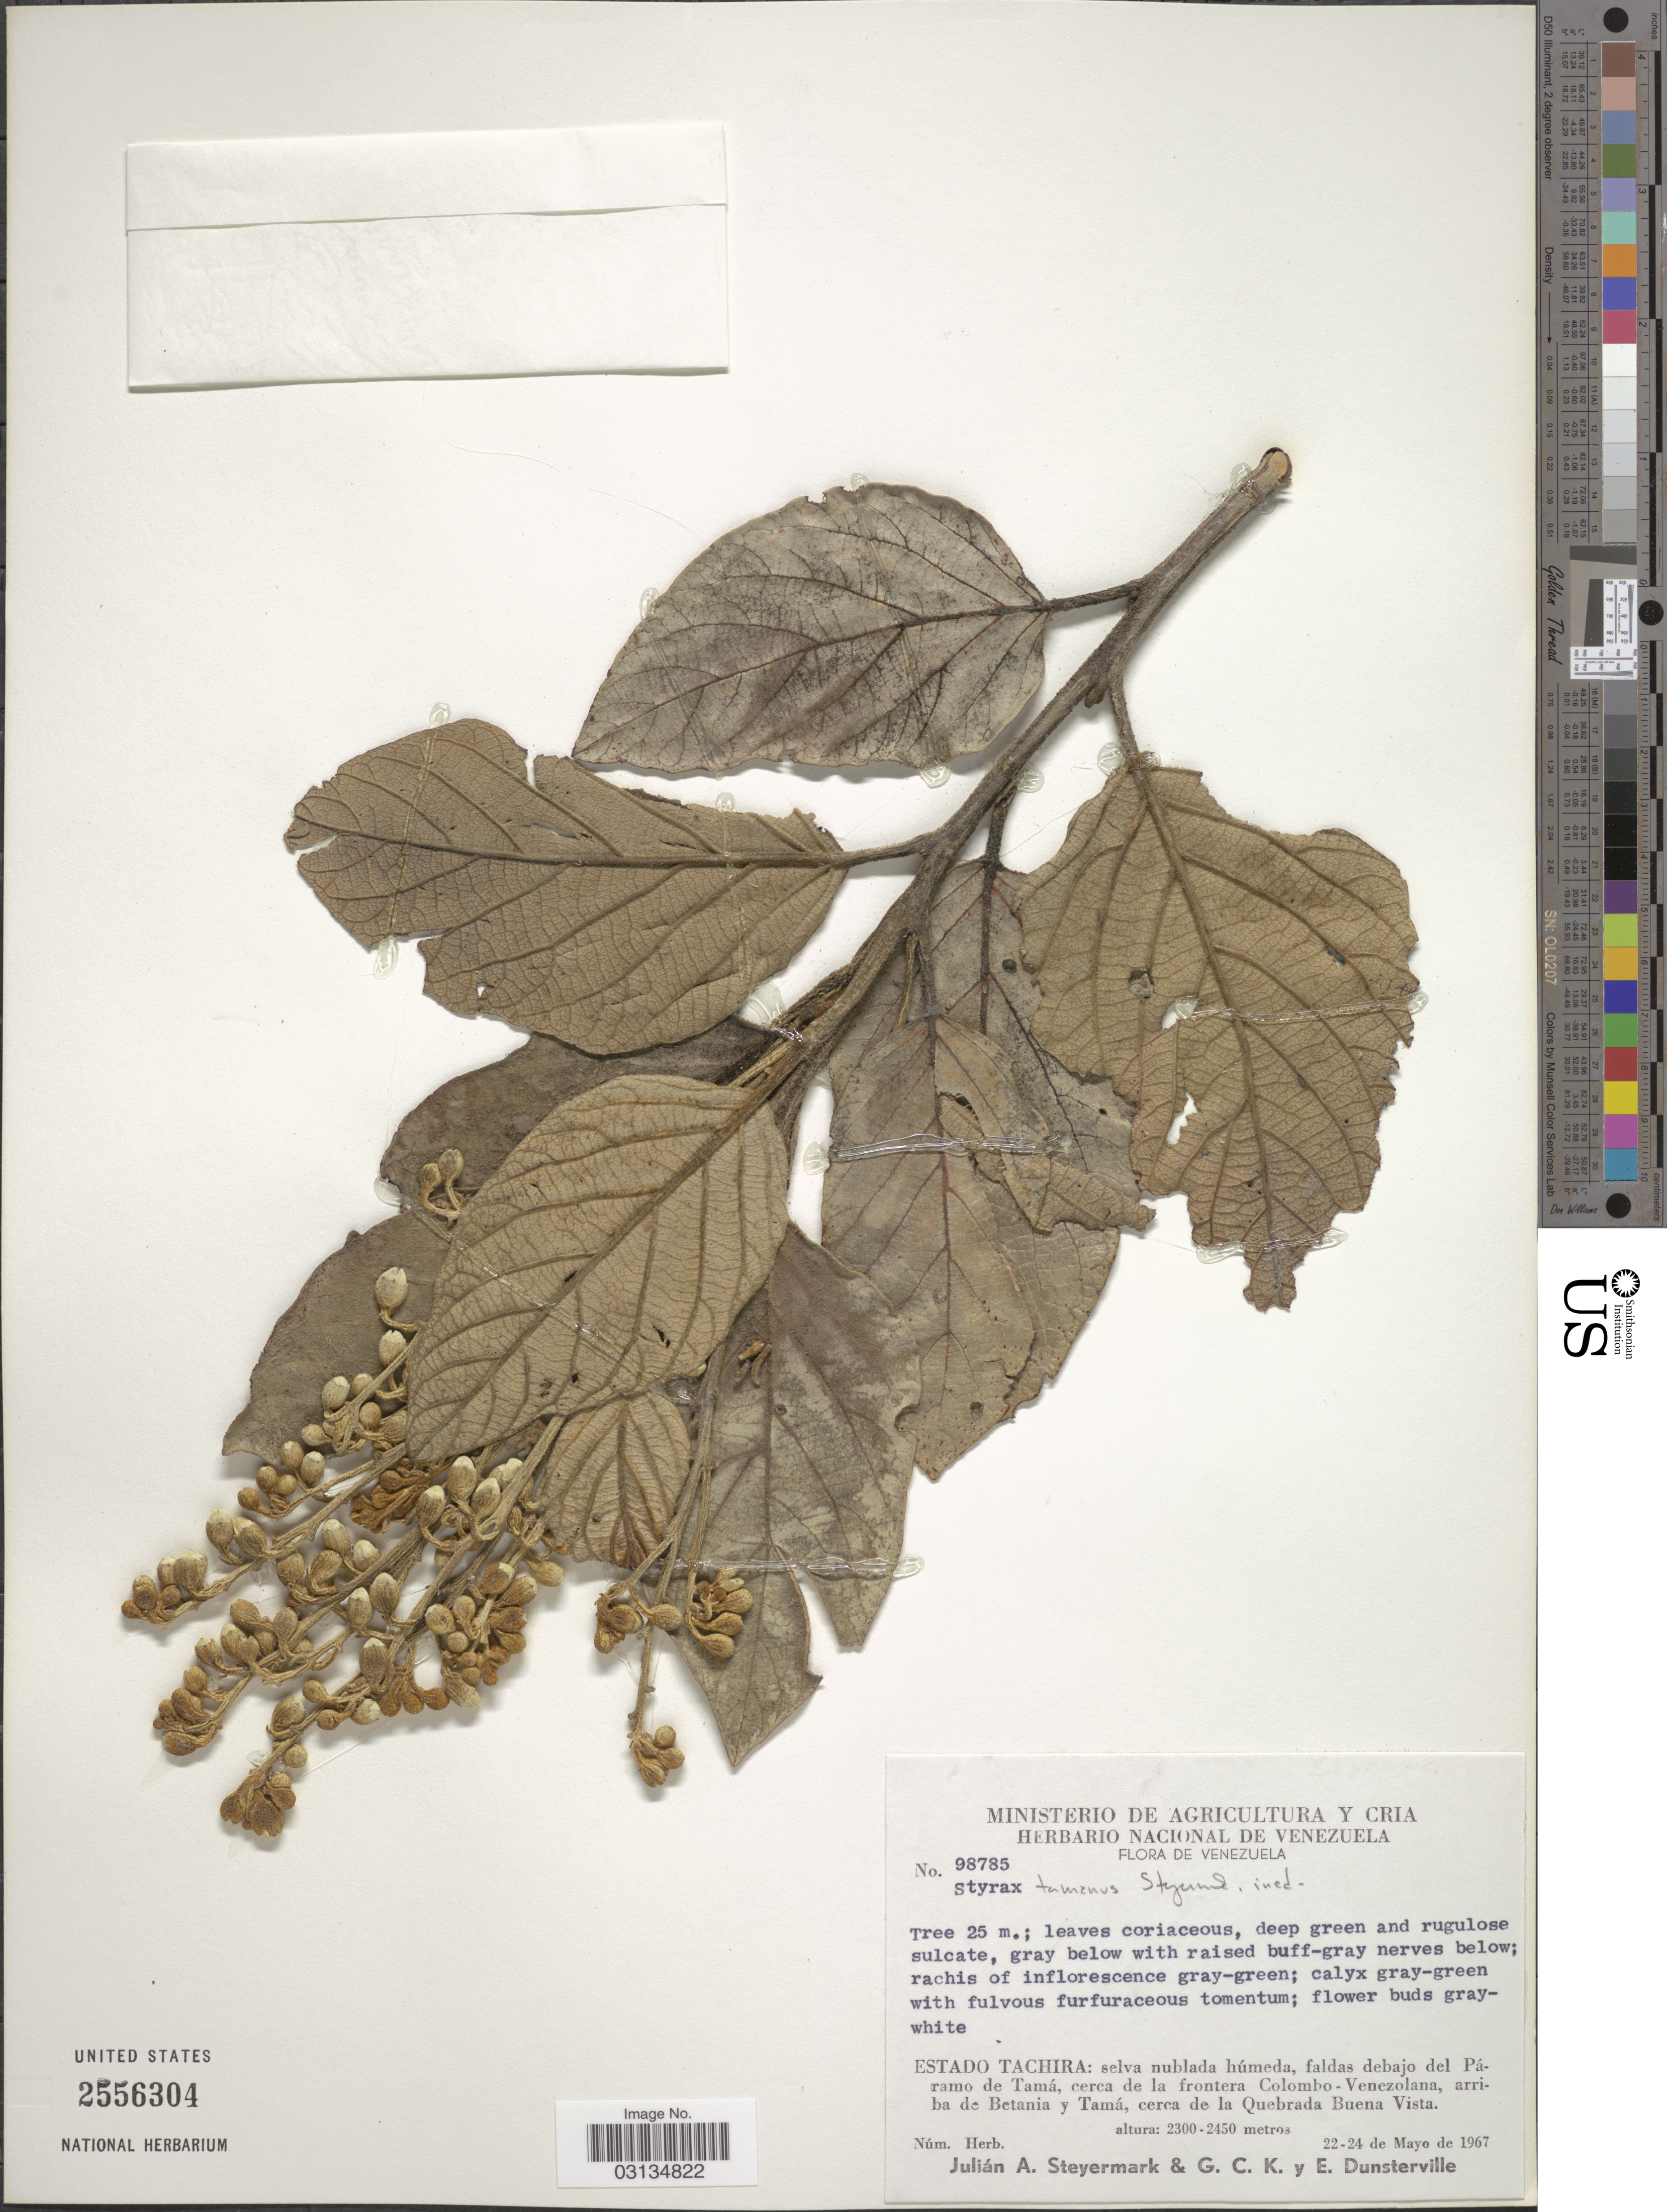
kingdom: Plantae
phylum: Tracheophyta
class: Magnoliopsida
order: Ericales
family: Styracaceae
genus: Styrax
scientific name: Styrax sp.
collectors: J. Steyermark, G. C. K. Dunsterville & E. Dunsterville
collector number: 98785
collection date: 1967-05-22/1967-05-24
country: Venezuela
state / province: Tachira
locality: Faldas debajo del Páramo de Tamá, cerca de la frontera Colombo-Venezolana, arriba de Betania y Tamá, cerca de la Quebrada Buena Vista.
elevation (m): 2300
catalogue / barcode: US 2556304